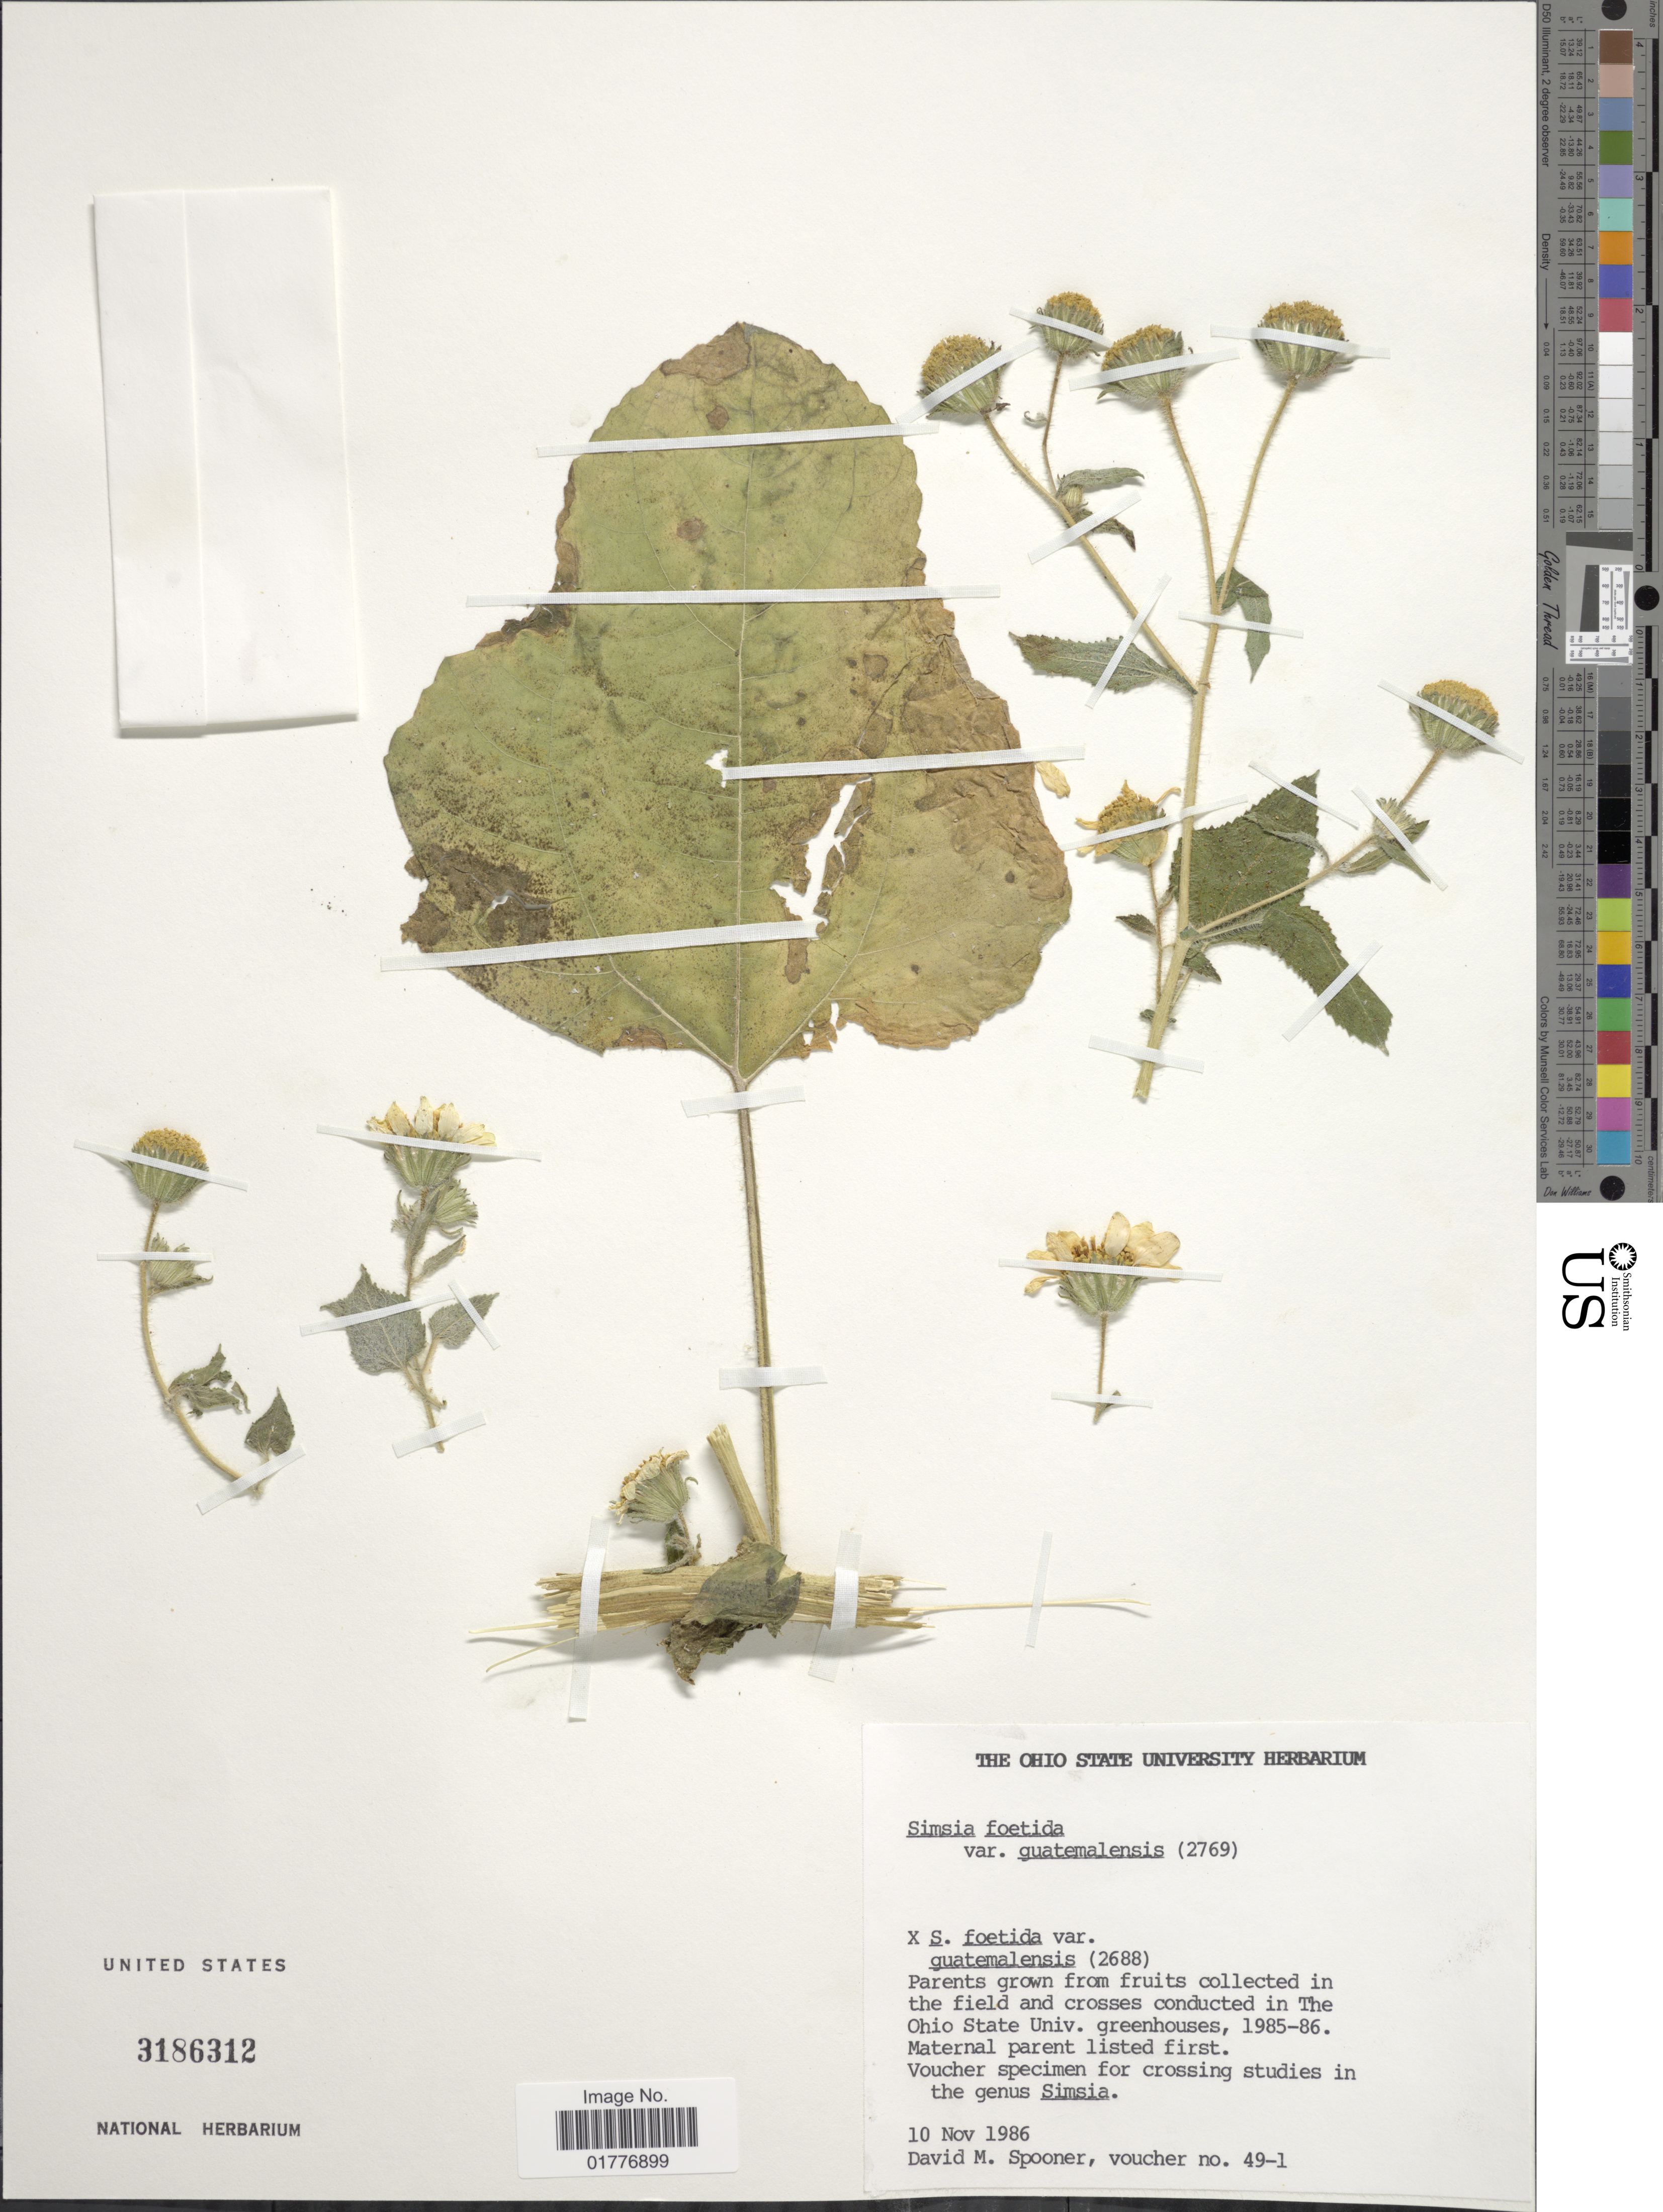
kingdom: Plantae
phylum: Tracheophyta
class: Magnoliopsida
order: Asterales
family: Asteraceae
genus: Simsia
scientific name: Simsia foetida var. foetida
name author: (Cav.) S.F. Blake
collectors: D. Spooner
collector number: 49-1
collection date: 1986-11-10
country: United States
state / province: Ohio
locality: In the field and crosses conducted in The Ohio State Univ. greenhouses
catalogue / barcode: US 3186312